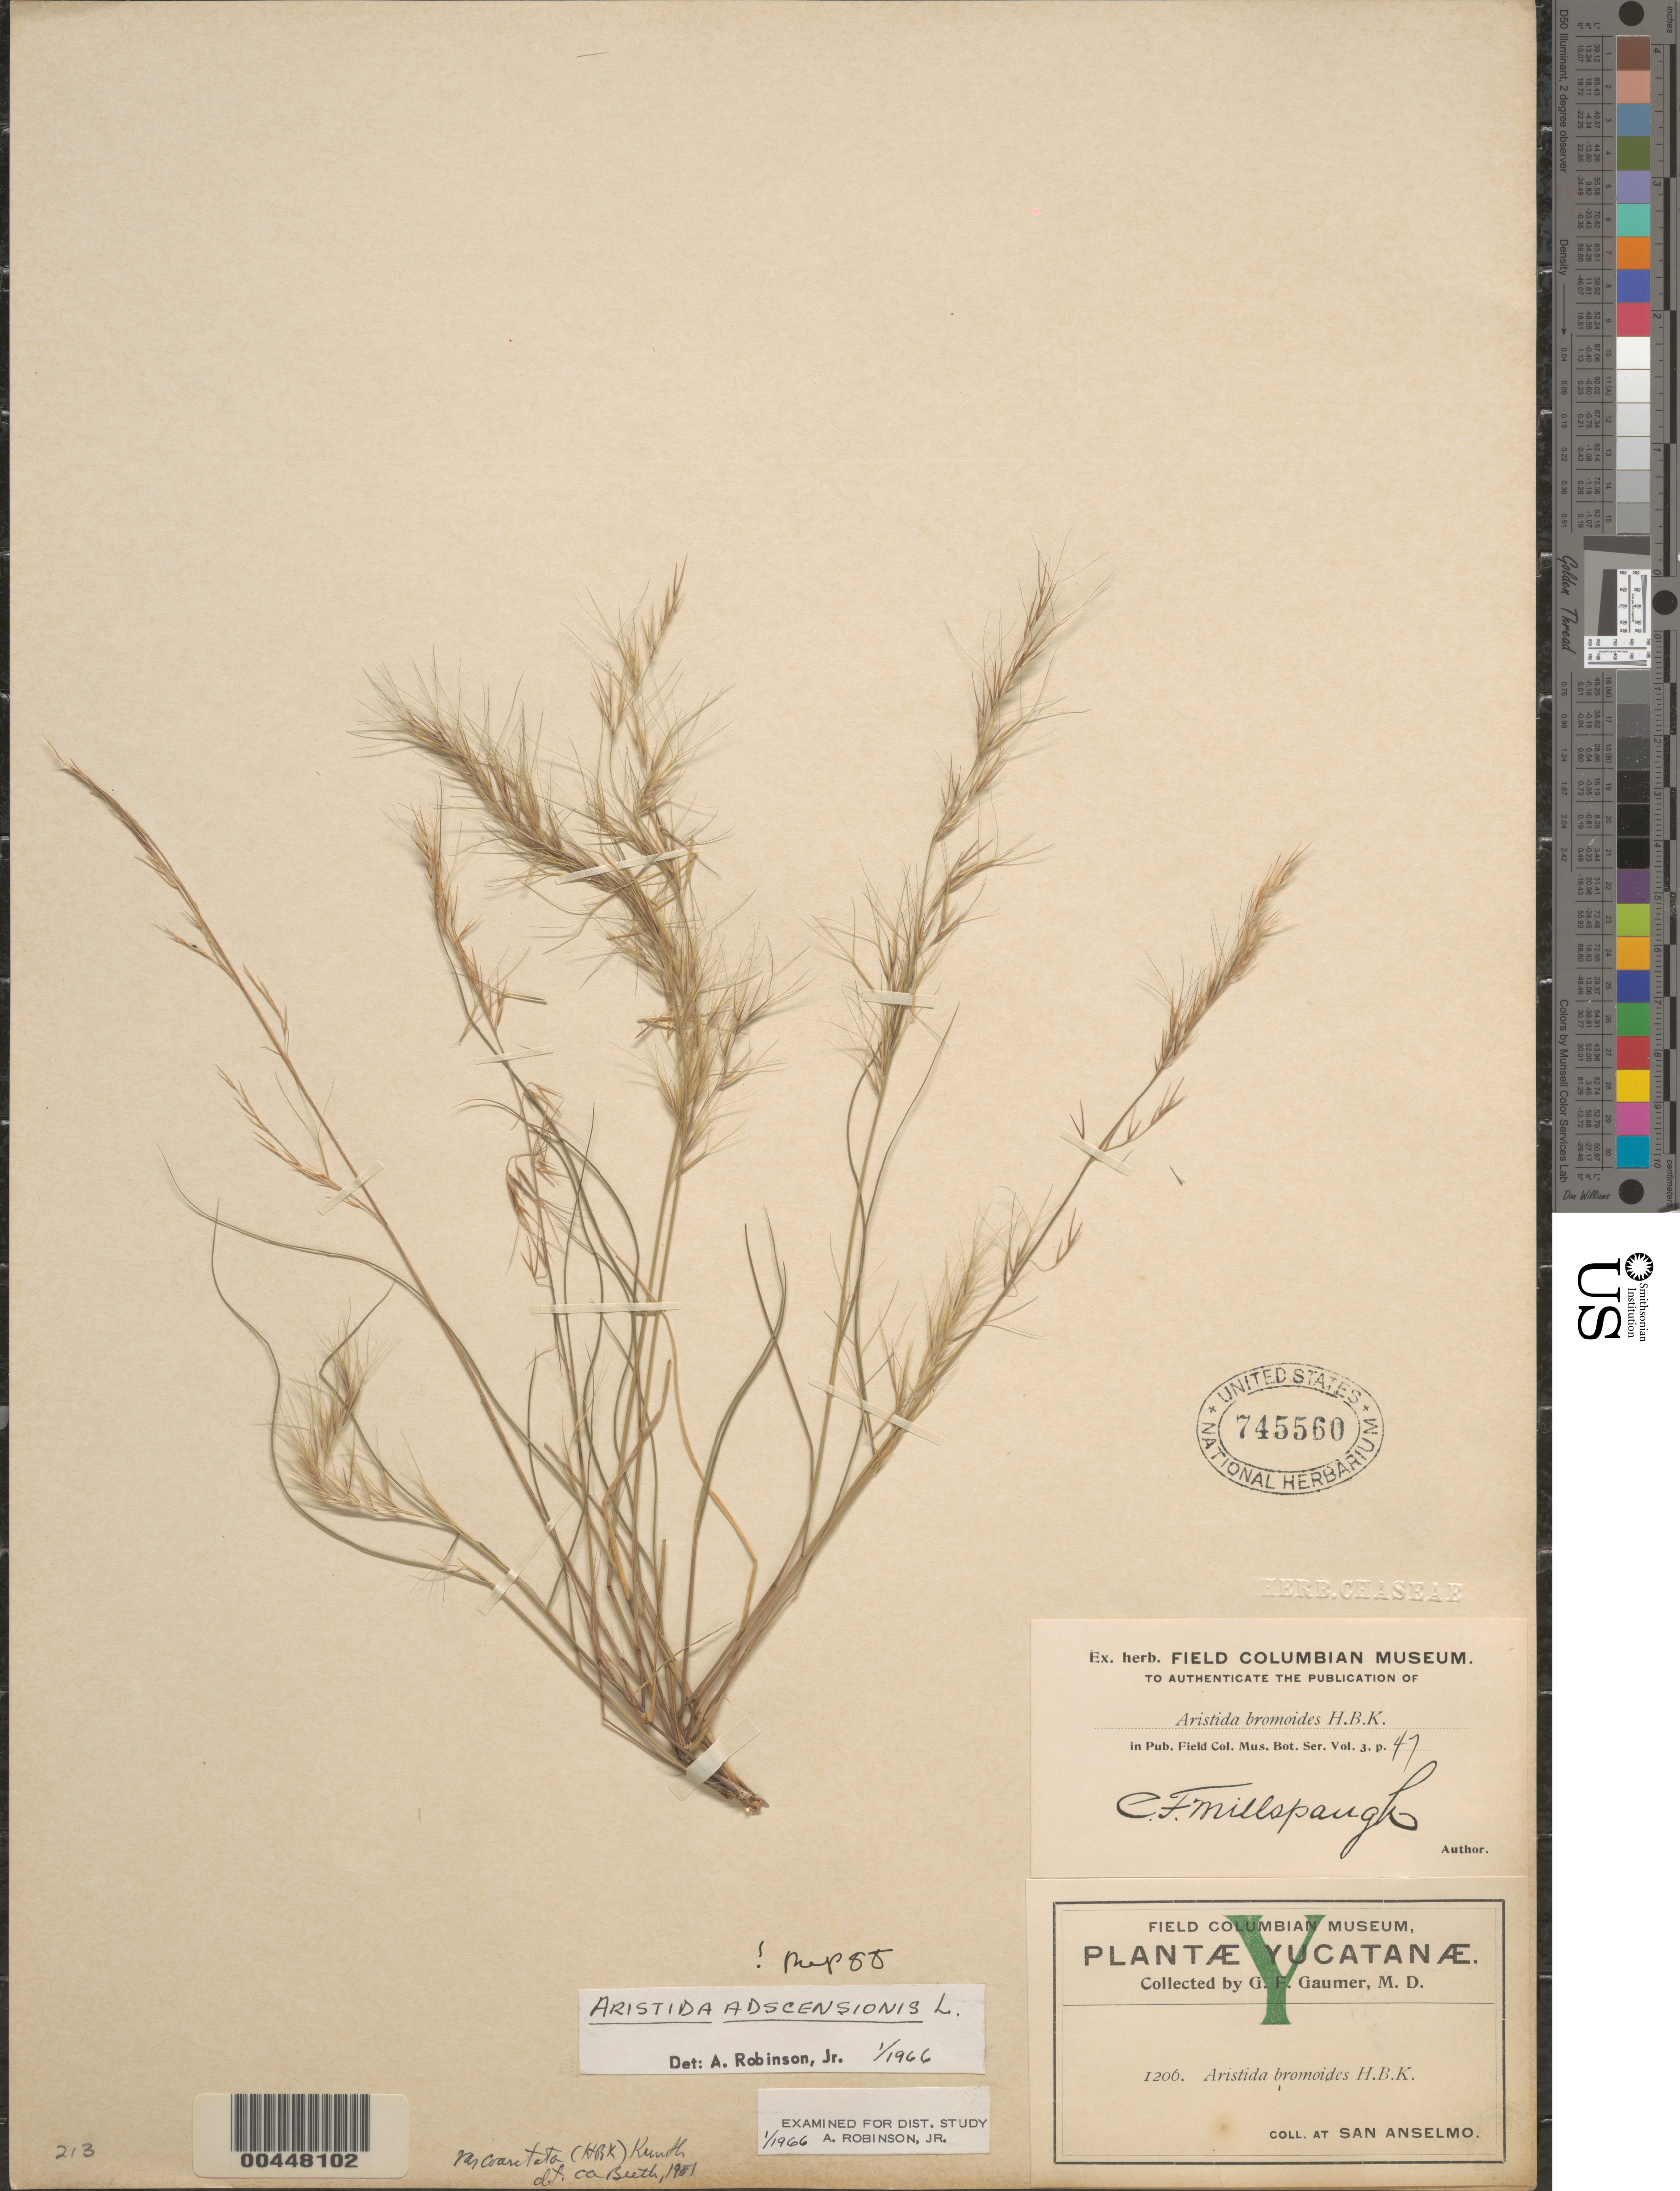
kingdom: Plantae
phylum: Tracheophyta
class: Liliopsida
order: Poales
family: Poaceae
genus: Aristida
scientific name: Aristida adscensionis var. coarctata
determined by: Beetle, O. A.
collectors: G. Gaumer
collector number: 1206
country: Mexico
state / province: Yucatan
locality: At San Anselmo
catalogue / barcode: US 745560